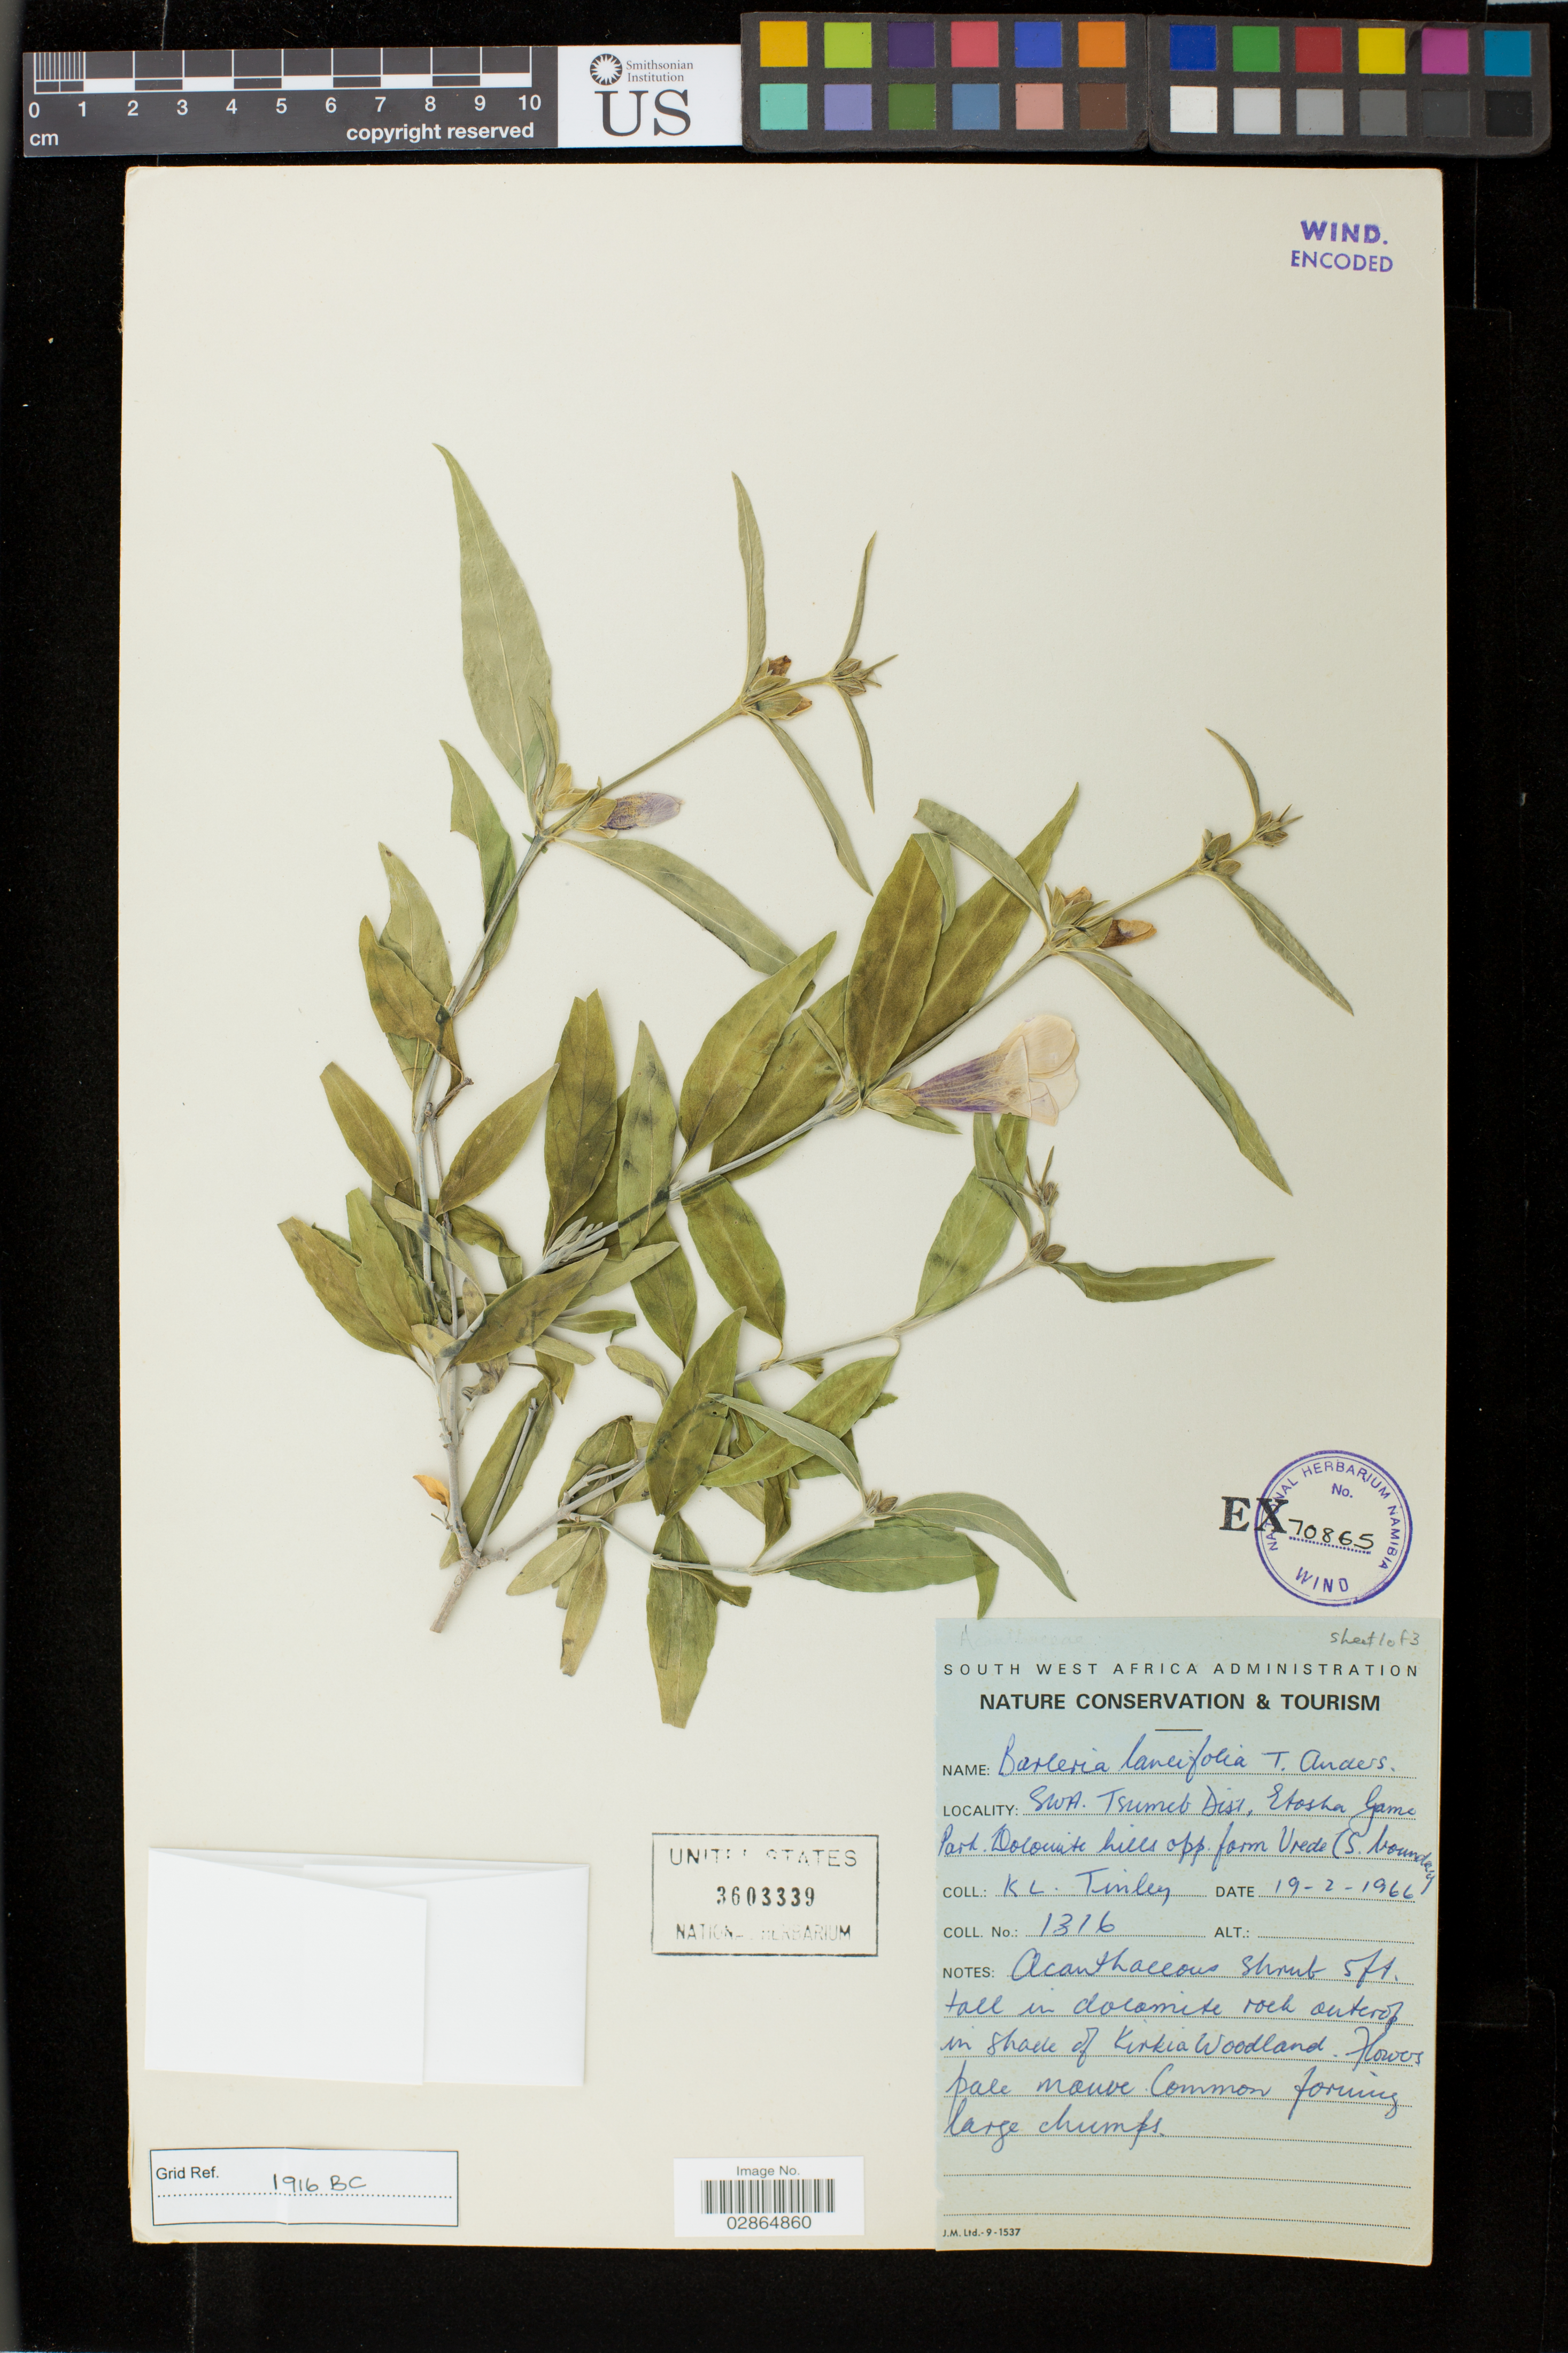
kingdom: Plantae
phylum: Tracheophyta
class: Magnoliopsida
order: Lamiales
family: Acanthaceae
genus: Barleria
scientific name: Barleria lancifolia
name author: T. Anderson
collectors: K. Tinley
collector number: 1316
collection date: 1966-02-19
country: Namibia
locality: SWA, Tsumeb Dist., Etosha Game Park. Dolomite hills opp. farm Vrede (S. boundary)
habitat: In dolomite rock outcrop in shade of Kirkia woodland.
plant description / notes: Sheet 1 of 3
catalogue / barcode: US 3603339